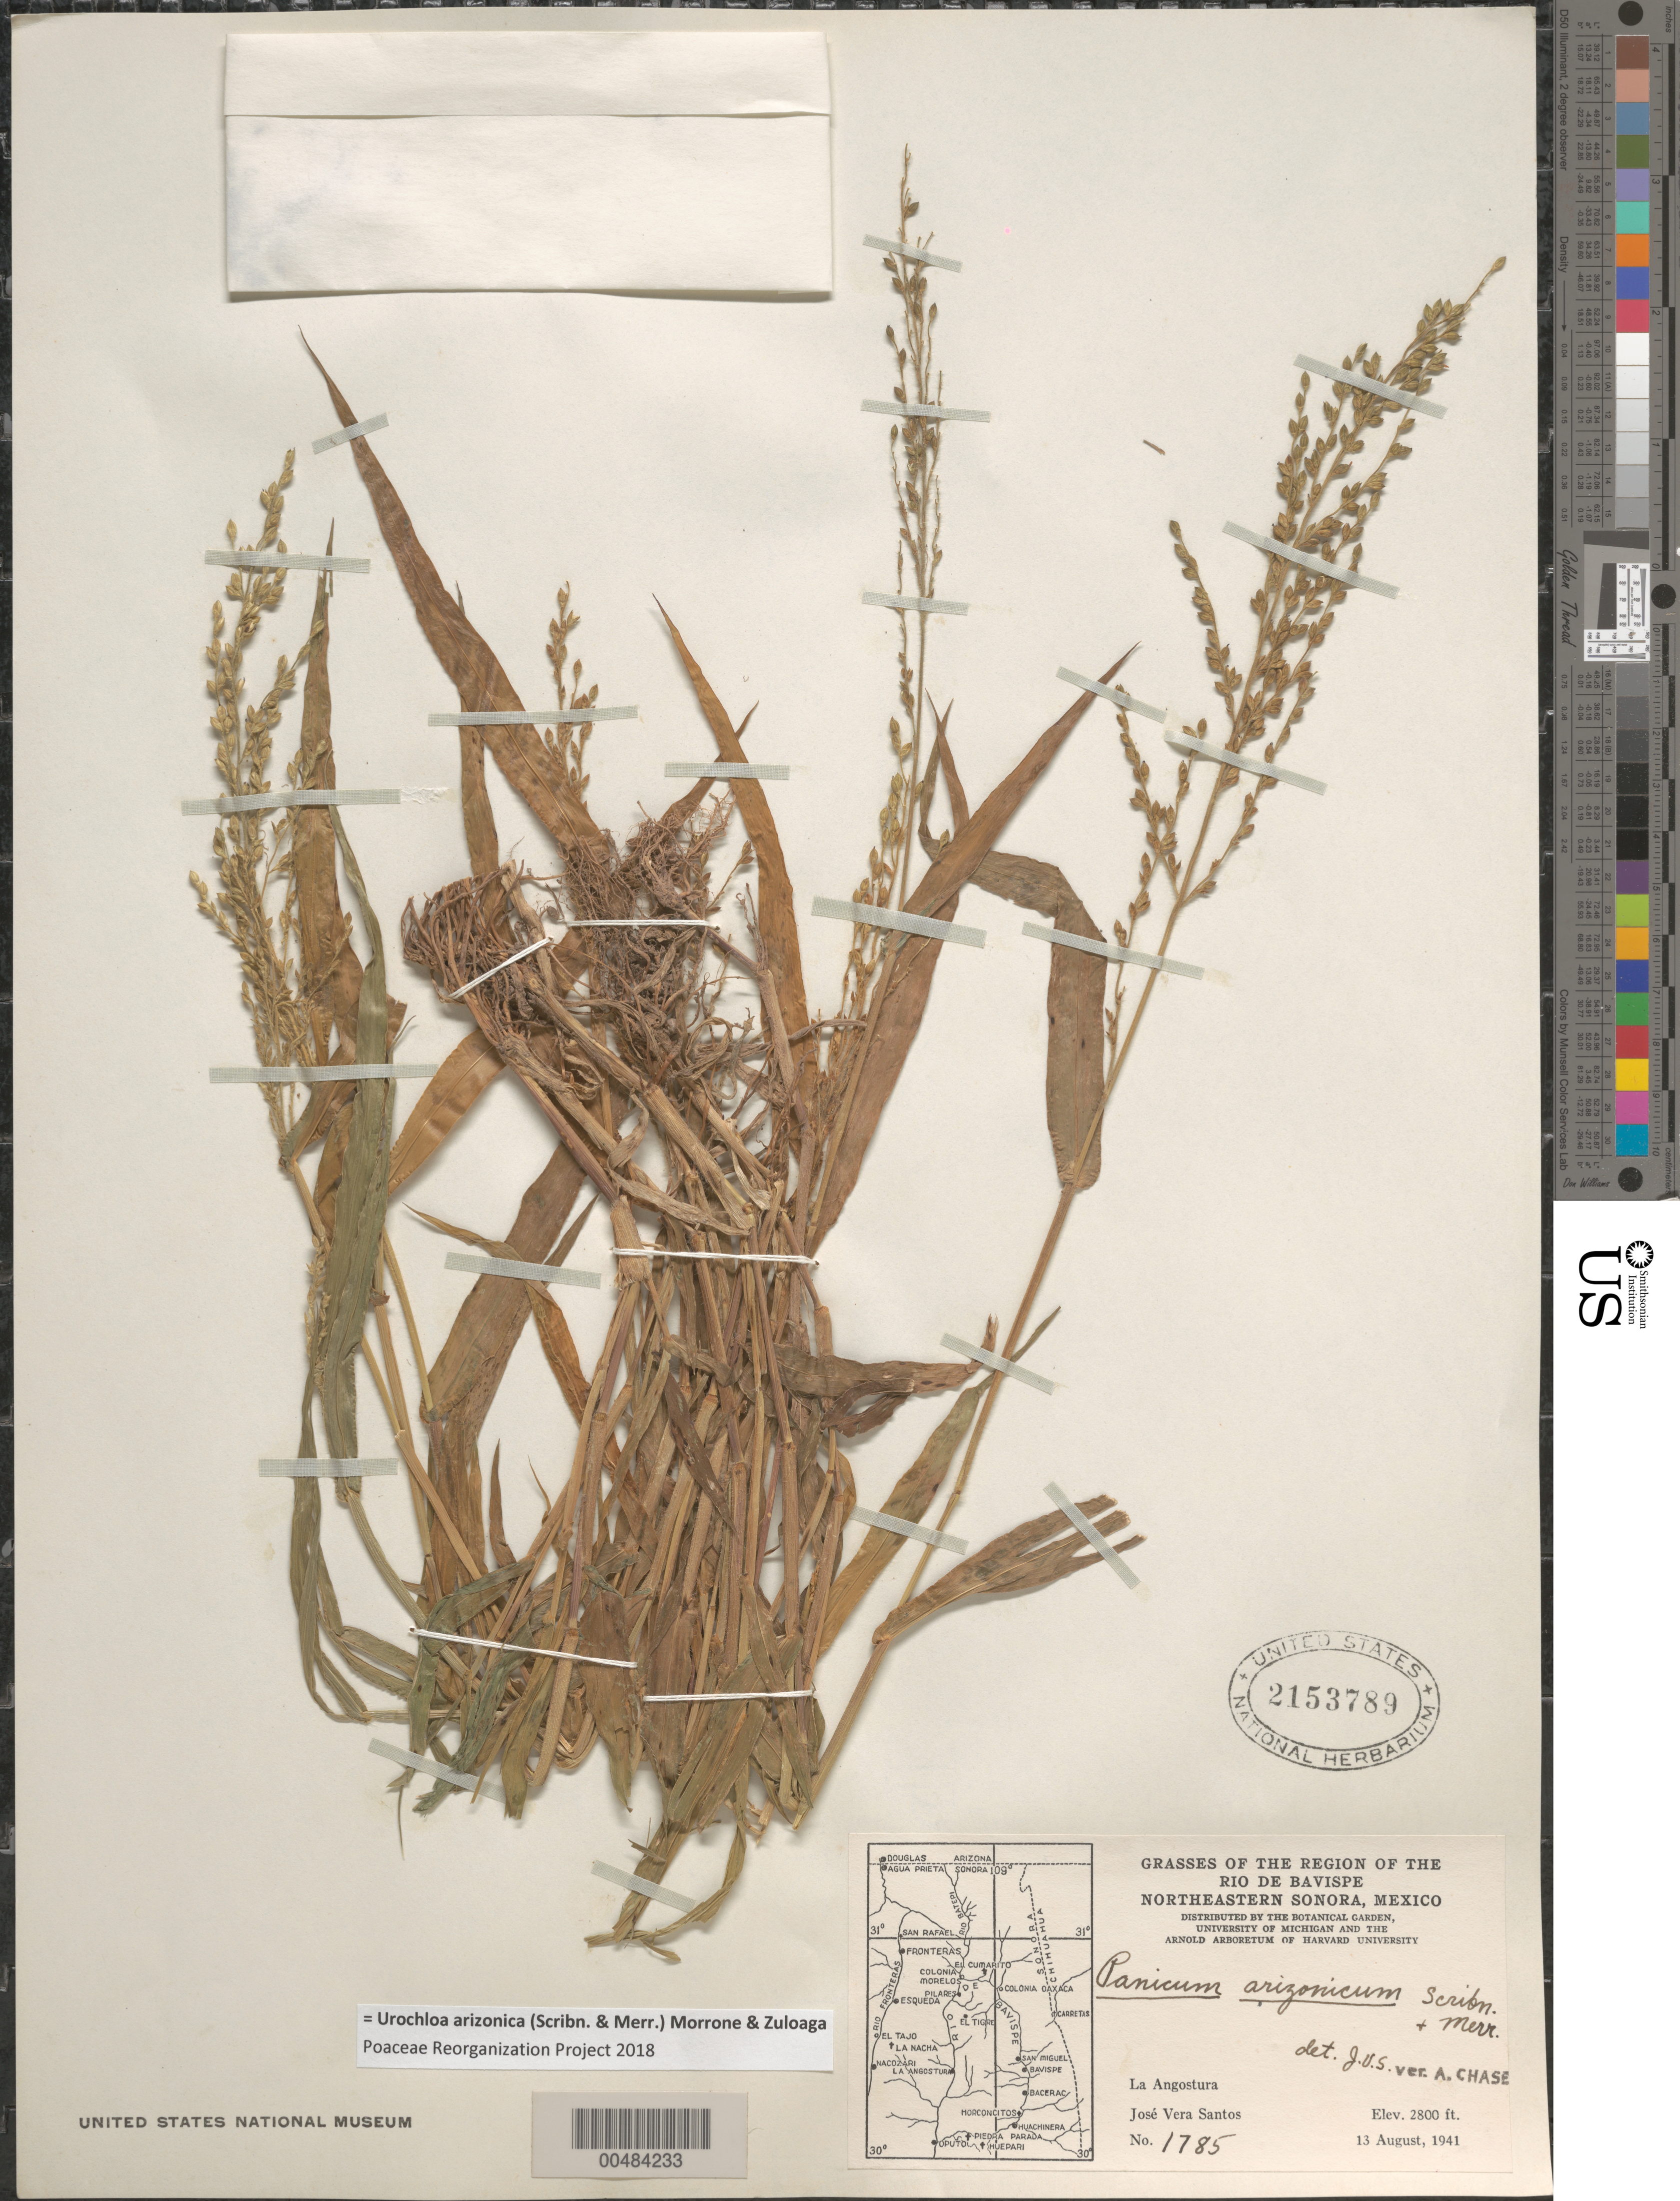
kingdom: Plantae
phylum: Tracheophyta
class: Liliopsida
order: Poales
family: Poaceae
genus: Brachiaria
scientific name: Brachiaria arizonicum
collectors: J. V. Santos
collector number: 1785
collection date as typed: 13 Aug 1941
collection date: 1941-08-13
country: Mexico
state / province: Sonora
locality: Region of the Rio de Bavispe, NE Sonora, La Angostura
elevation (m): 853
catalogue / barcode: US 2153789